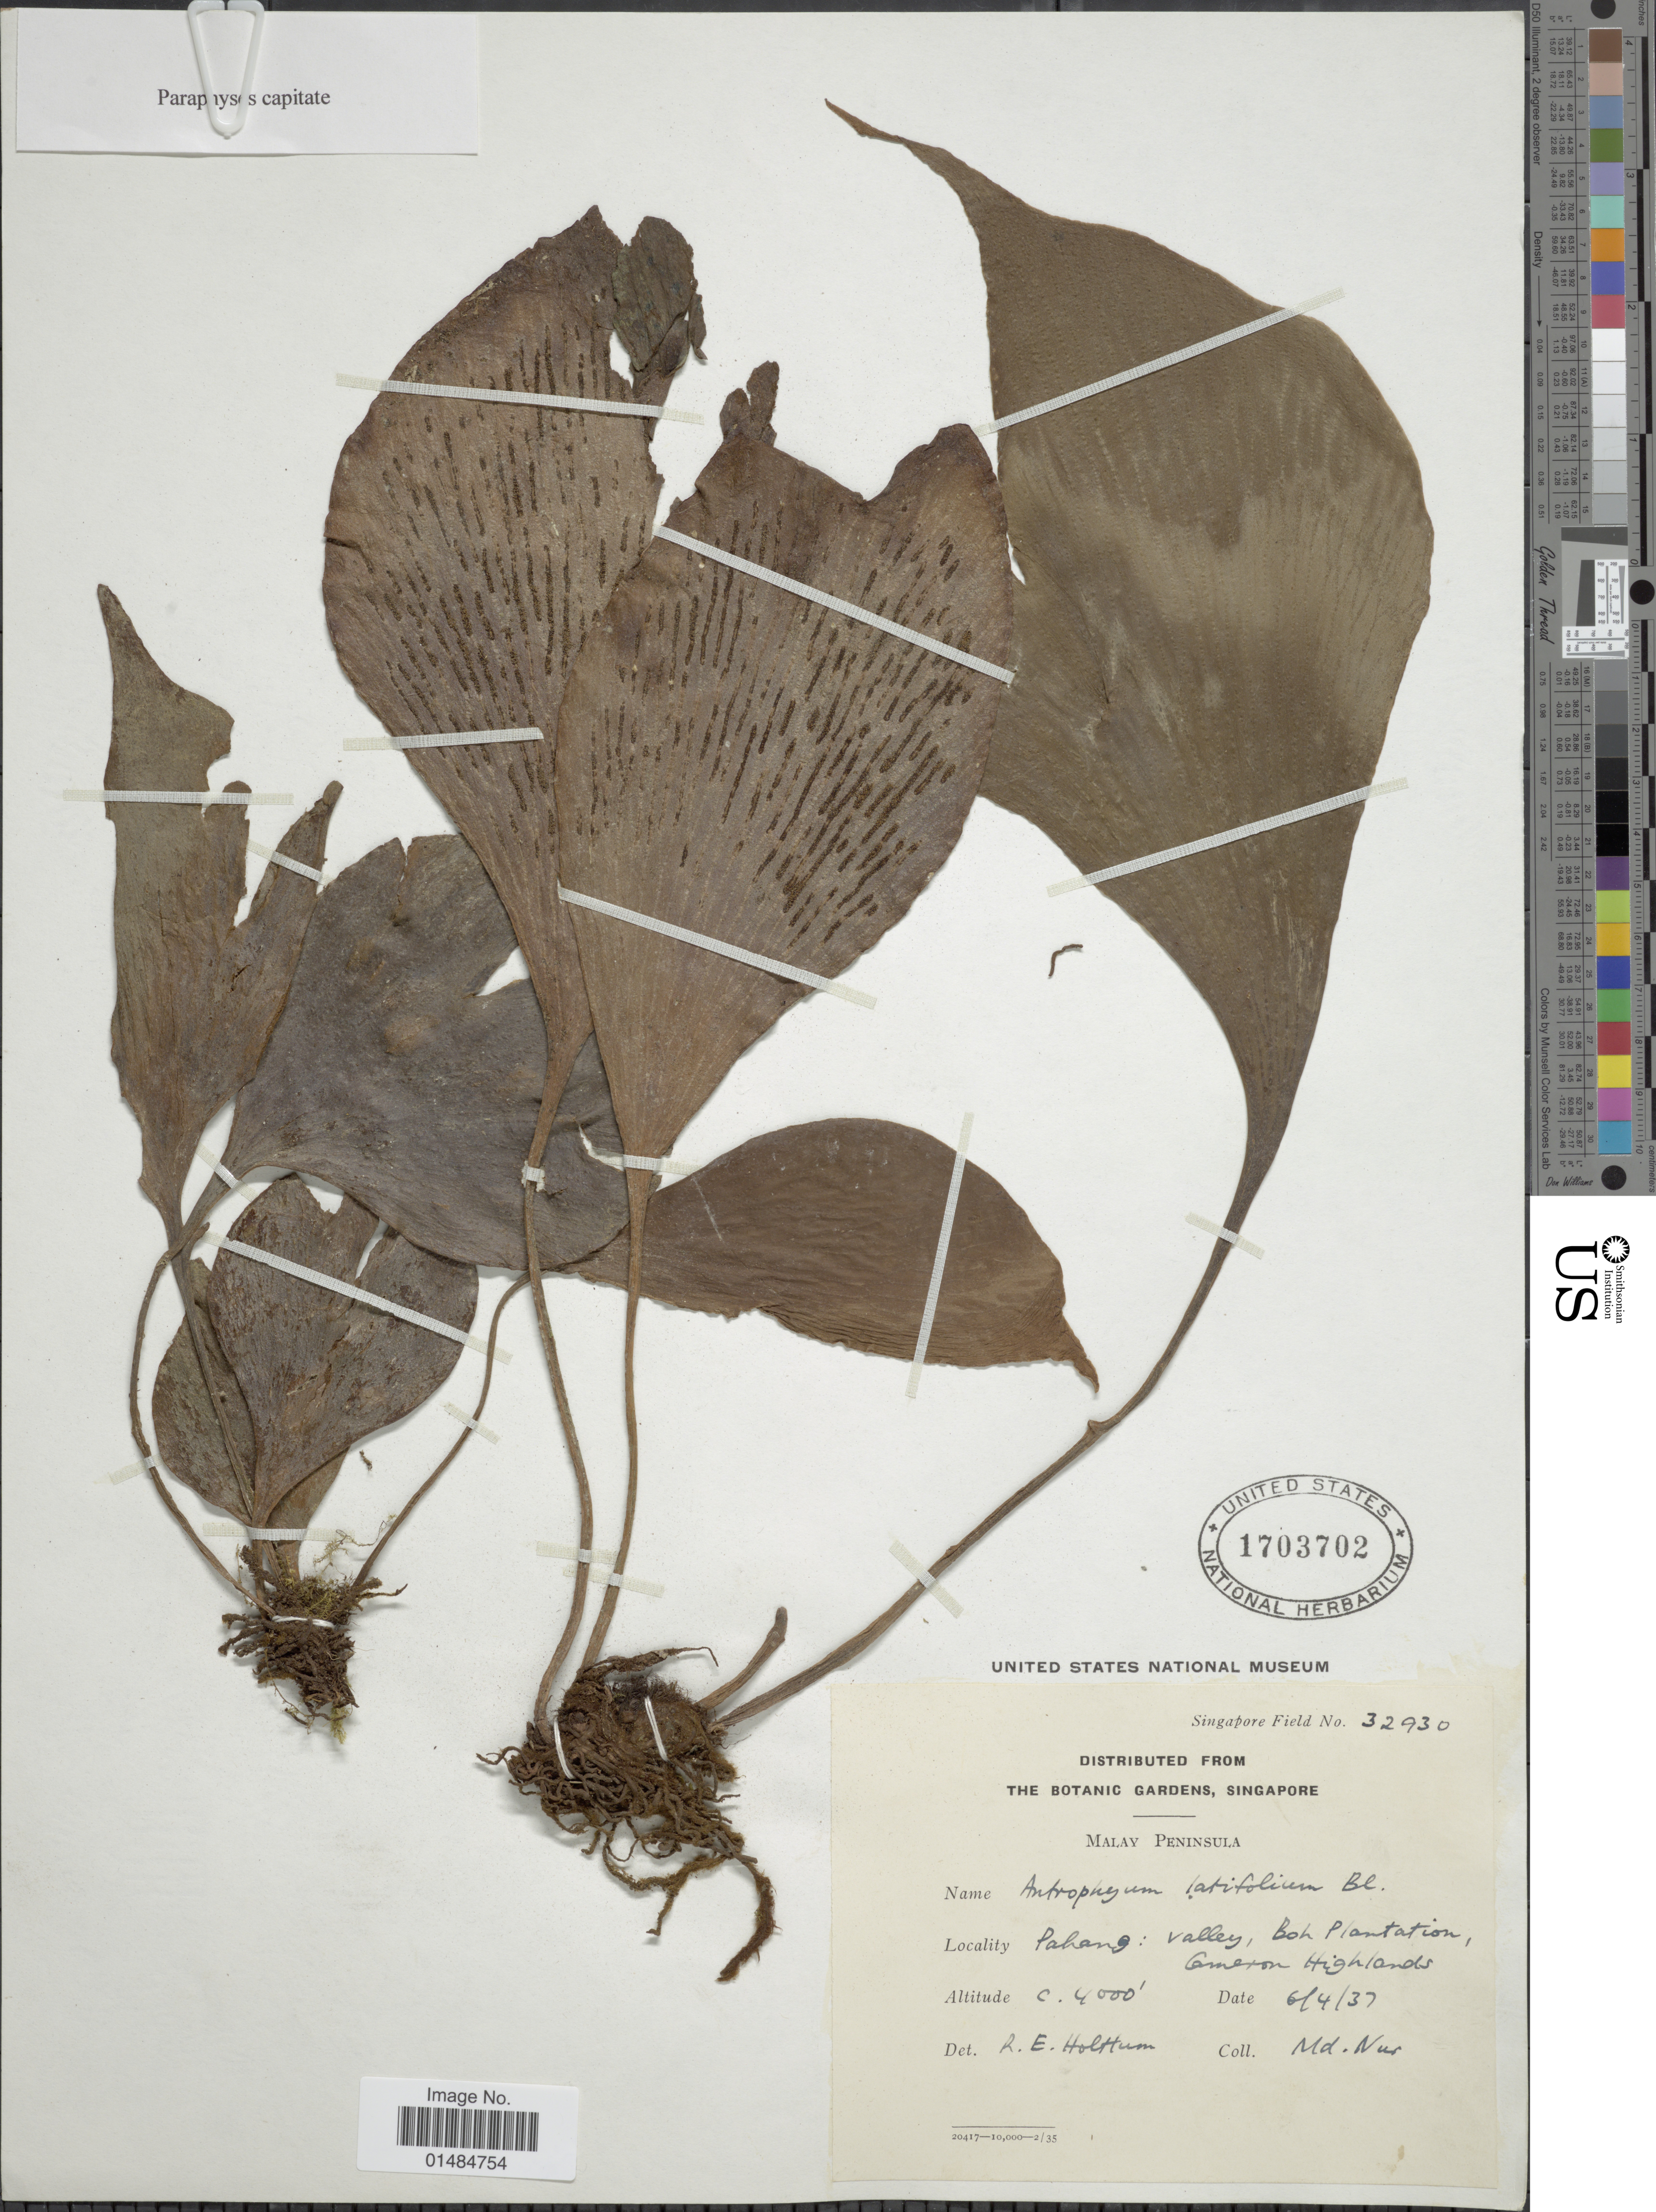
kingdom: Plantae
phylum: Tracheophyta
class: Polypodiopsida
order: Polypodiales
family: Pteridaceae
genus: Antrophyum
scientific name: Antrophyum latifolium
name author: Blume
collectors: M. Nur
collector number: Singapore Field 32930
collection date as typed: Transcribed d/m/y: 6/4/37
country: Malaysia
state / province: Pahang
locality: Malay Peninsula, Pahang Valley, Boh Plantation, Cameron Highlands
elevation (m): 1219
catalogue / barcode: US 1703702